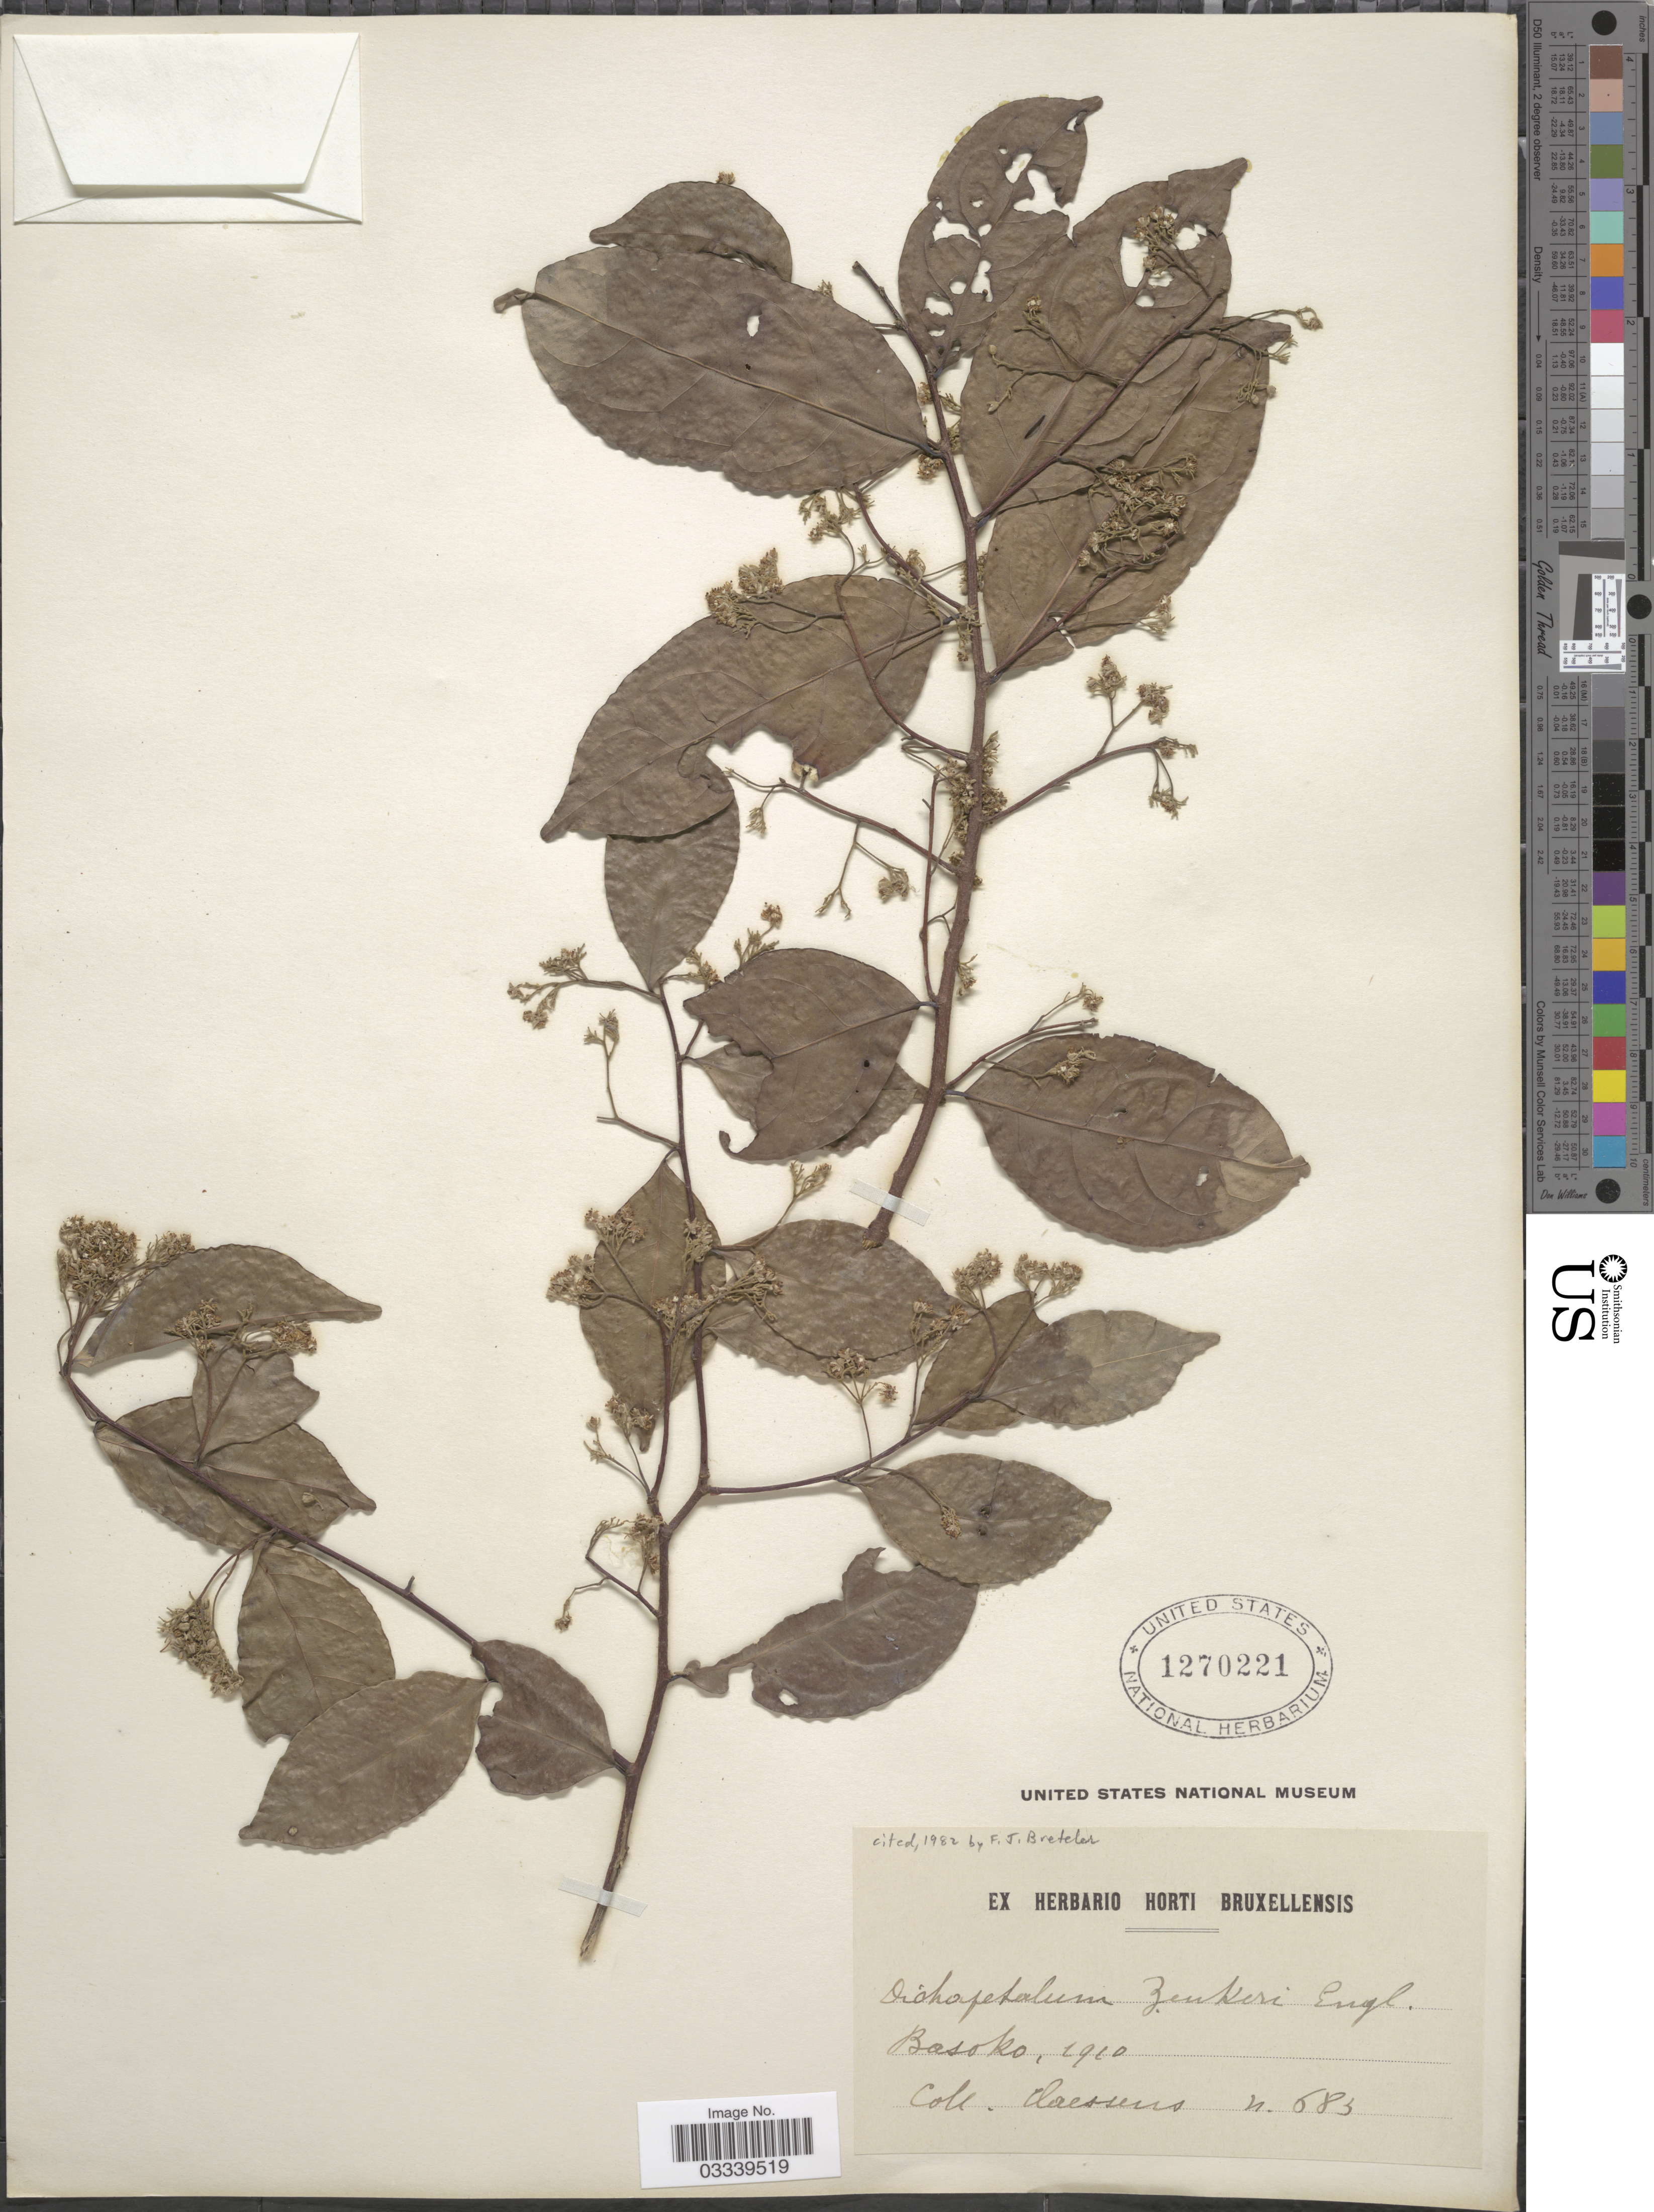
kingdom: Plantae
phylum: Tracheophyta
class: Magnoliopsida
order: Malpighiales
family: Dichapetalaceae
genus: Dichapetalum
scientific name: Dichapetalum zenkeri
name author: Engl.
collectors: -. Claessens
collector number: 683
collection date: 1910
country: Congo, Democratic Republic of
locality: Basoko.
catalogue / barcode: US 1270221